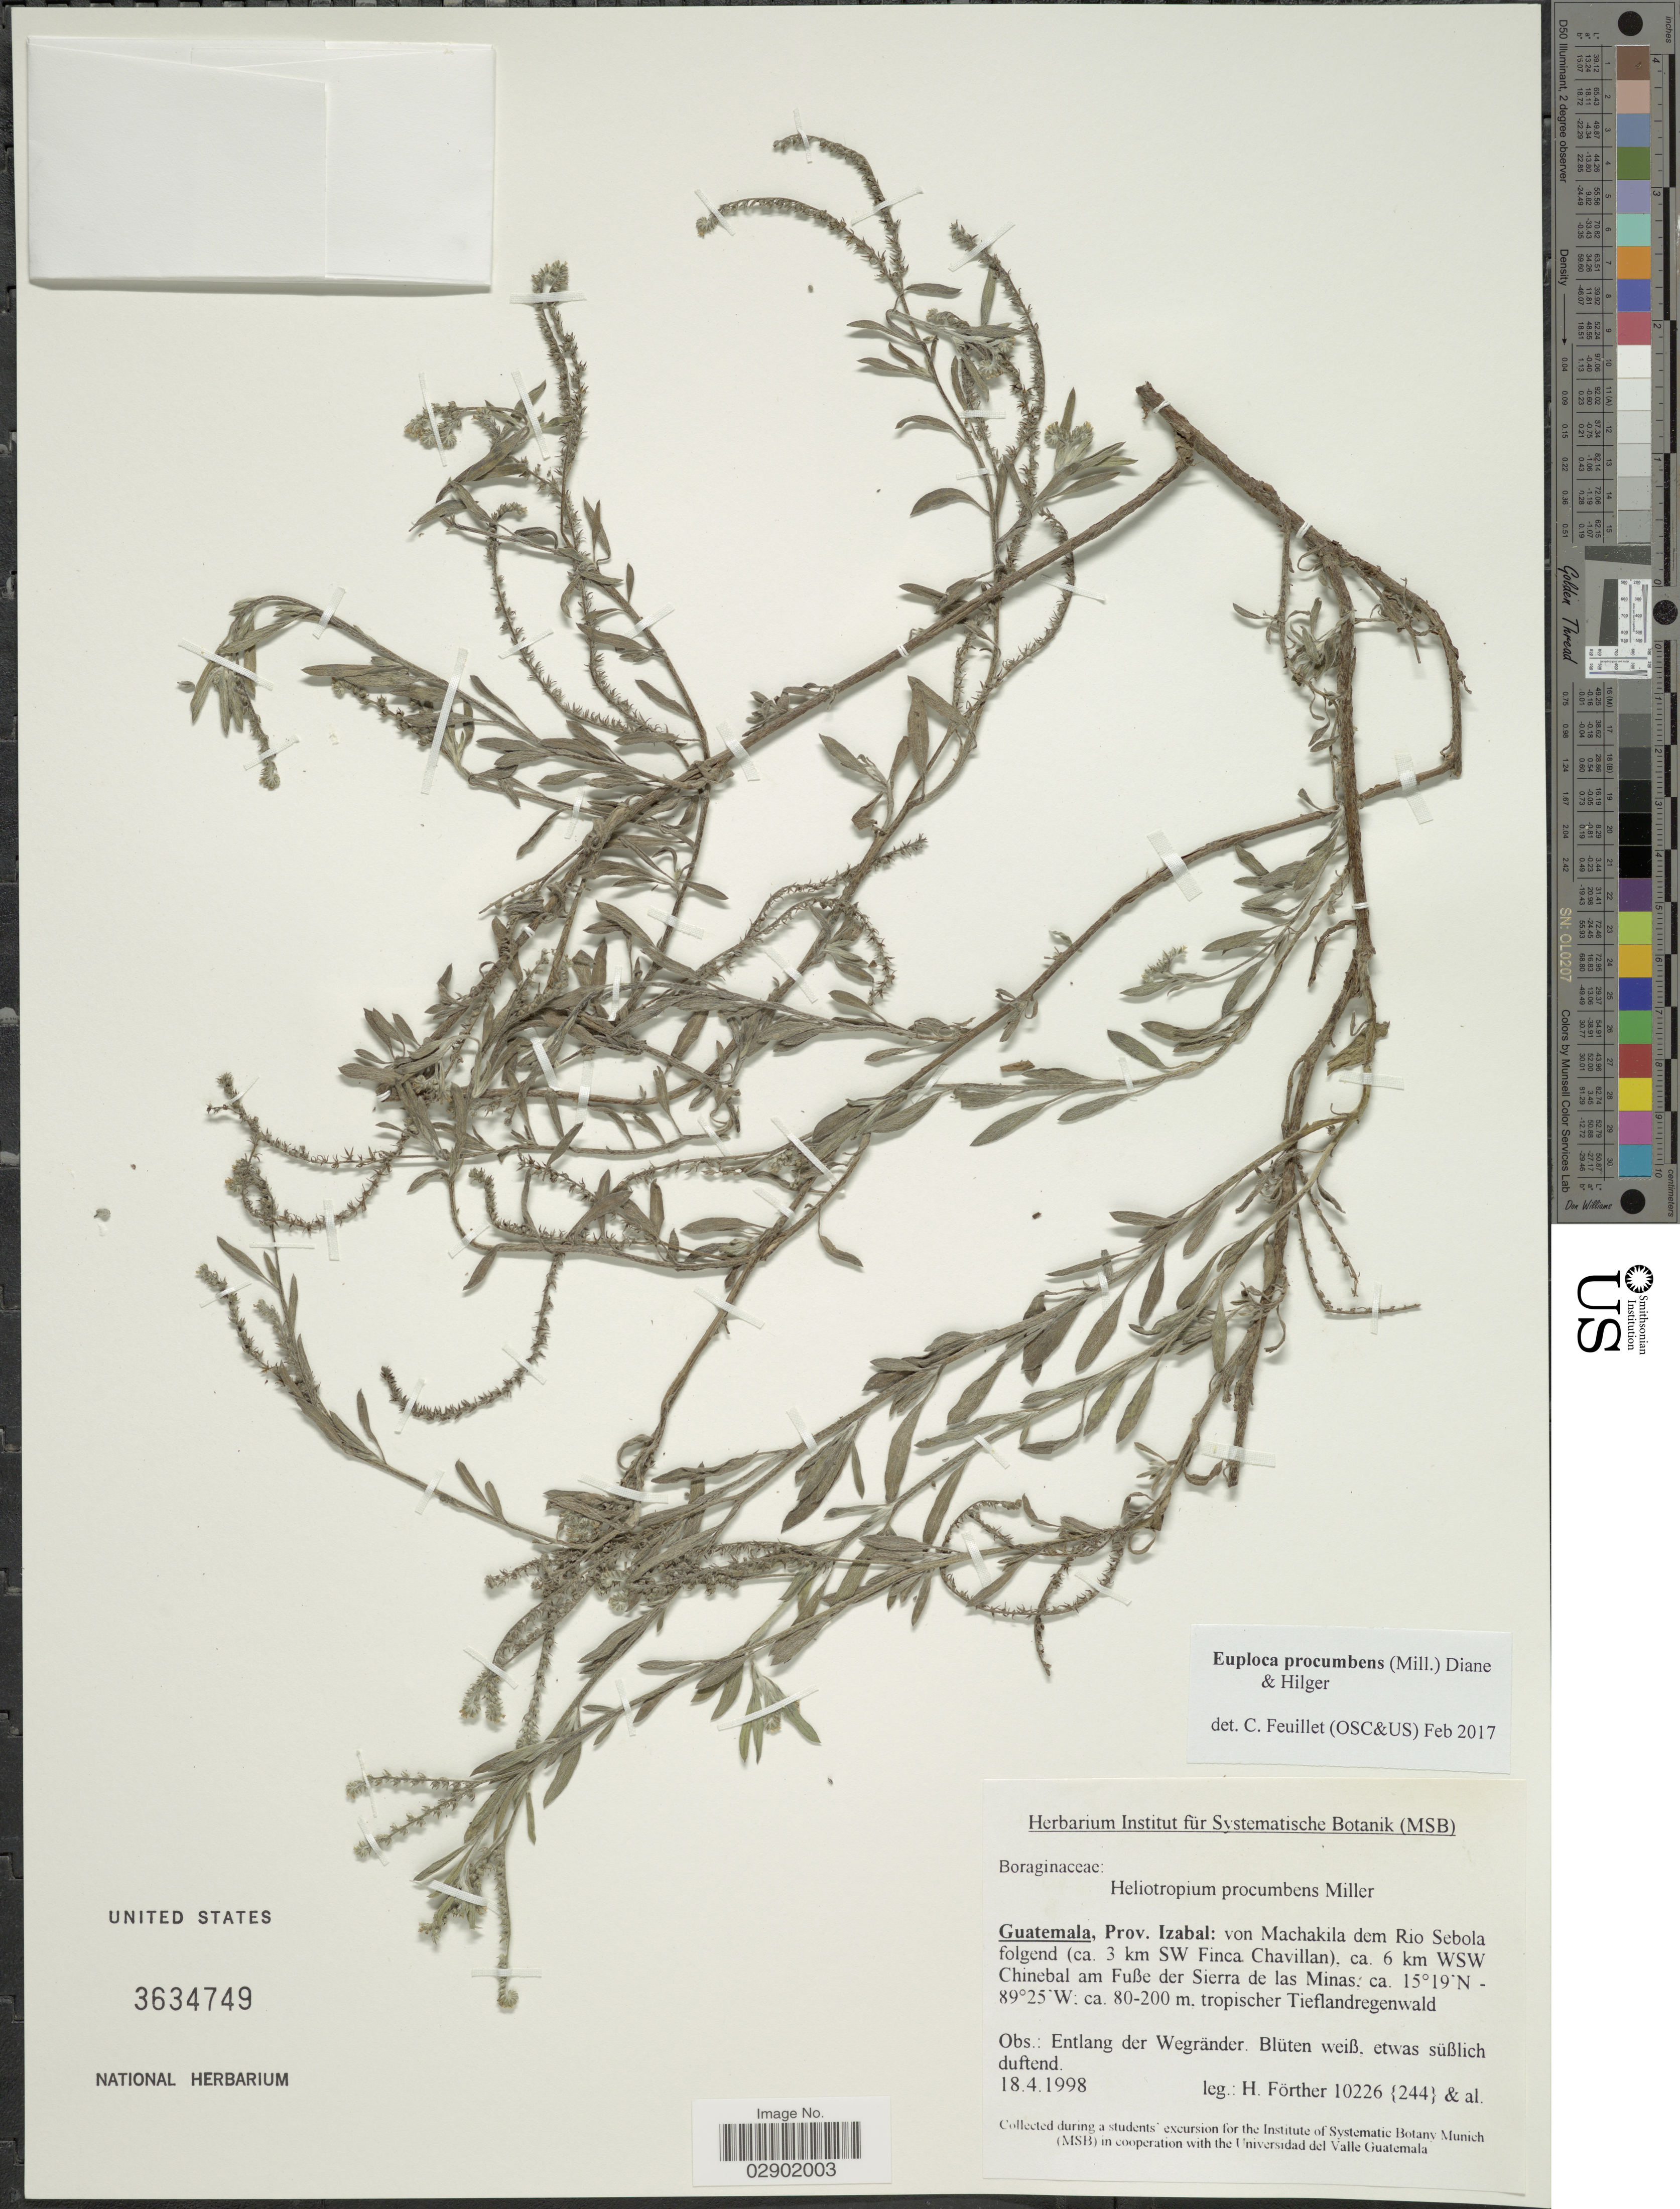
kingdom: Plantae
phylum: Tracheophyta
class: Magnoliopsida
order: Boraginales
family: Heliotropiaceae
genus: Euploca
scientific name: Euploca procumbens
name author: (Mill.) Diane & Hilger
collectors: H. Förther & et al.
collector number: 10226 {244}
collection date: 1998-04-18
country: Guatemala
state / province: Izabal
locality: Von Machakila dem Rio Sebola folgend (ca. 3 km SW Finca Chavillan), ca. 6 km WSW Chinebal am Fuße der Sierra de Las Minas.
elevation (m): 80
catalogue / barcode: US 3634749